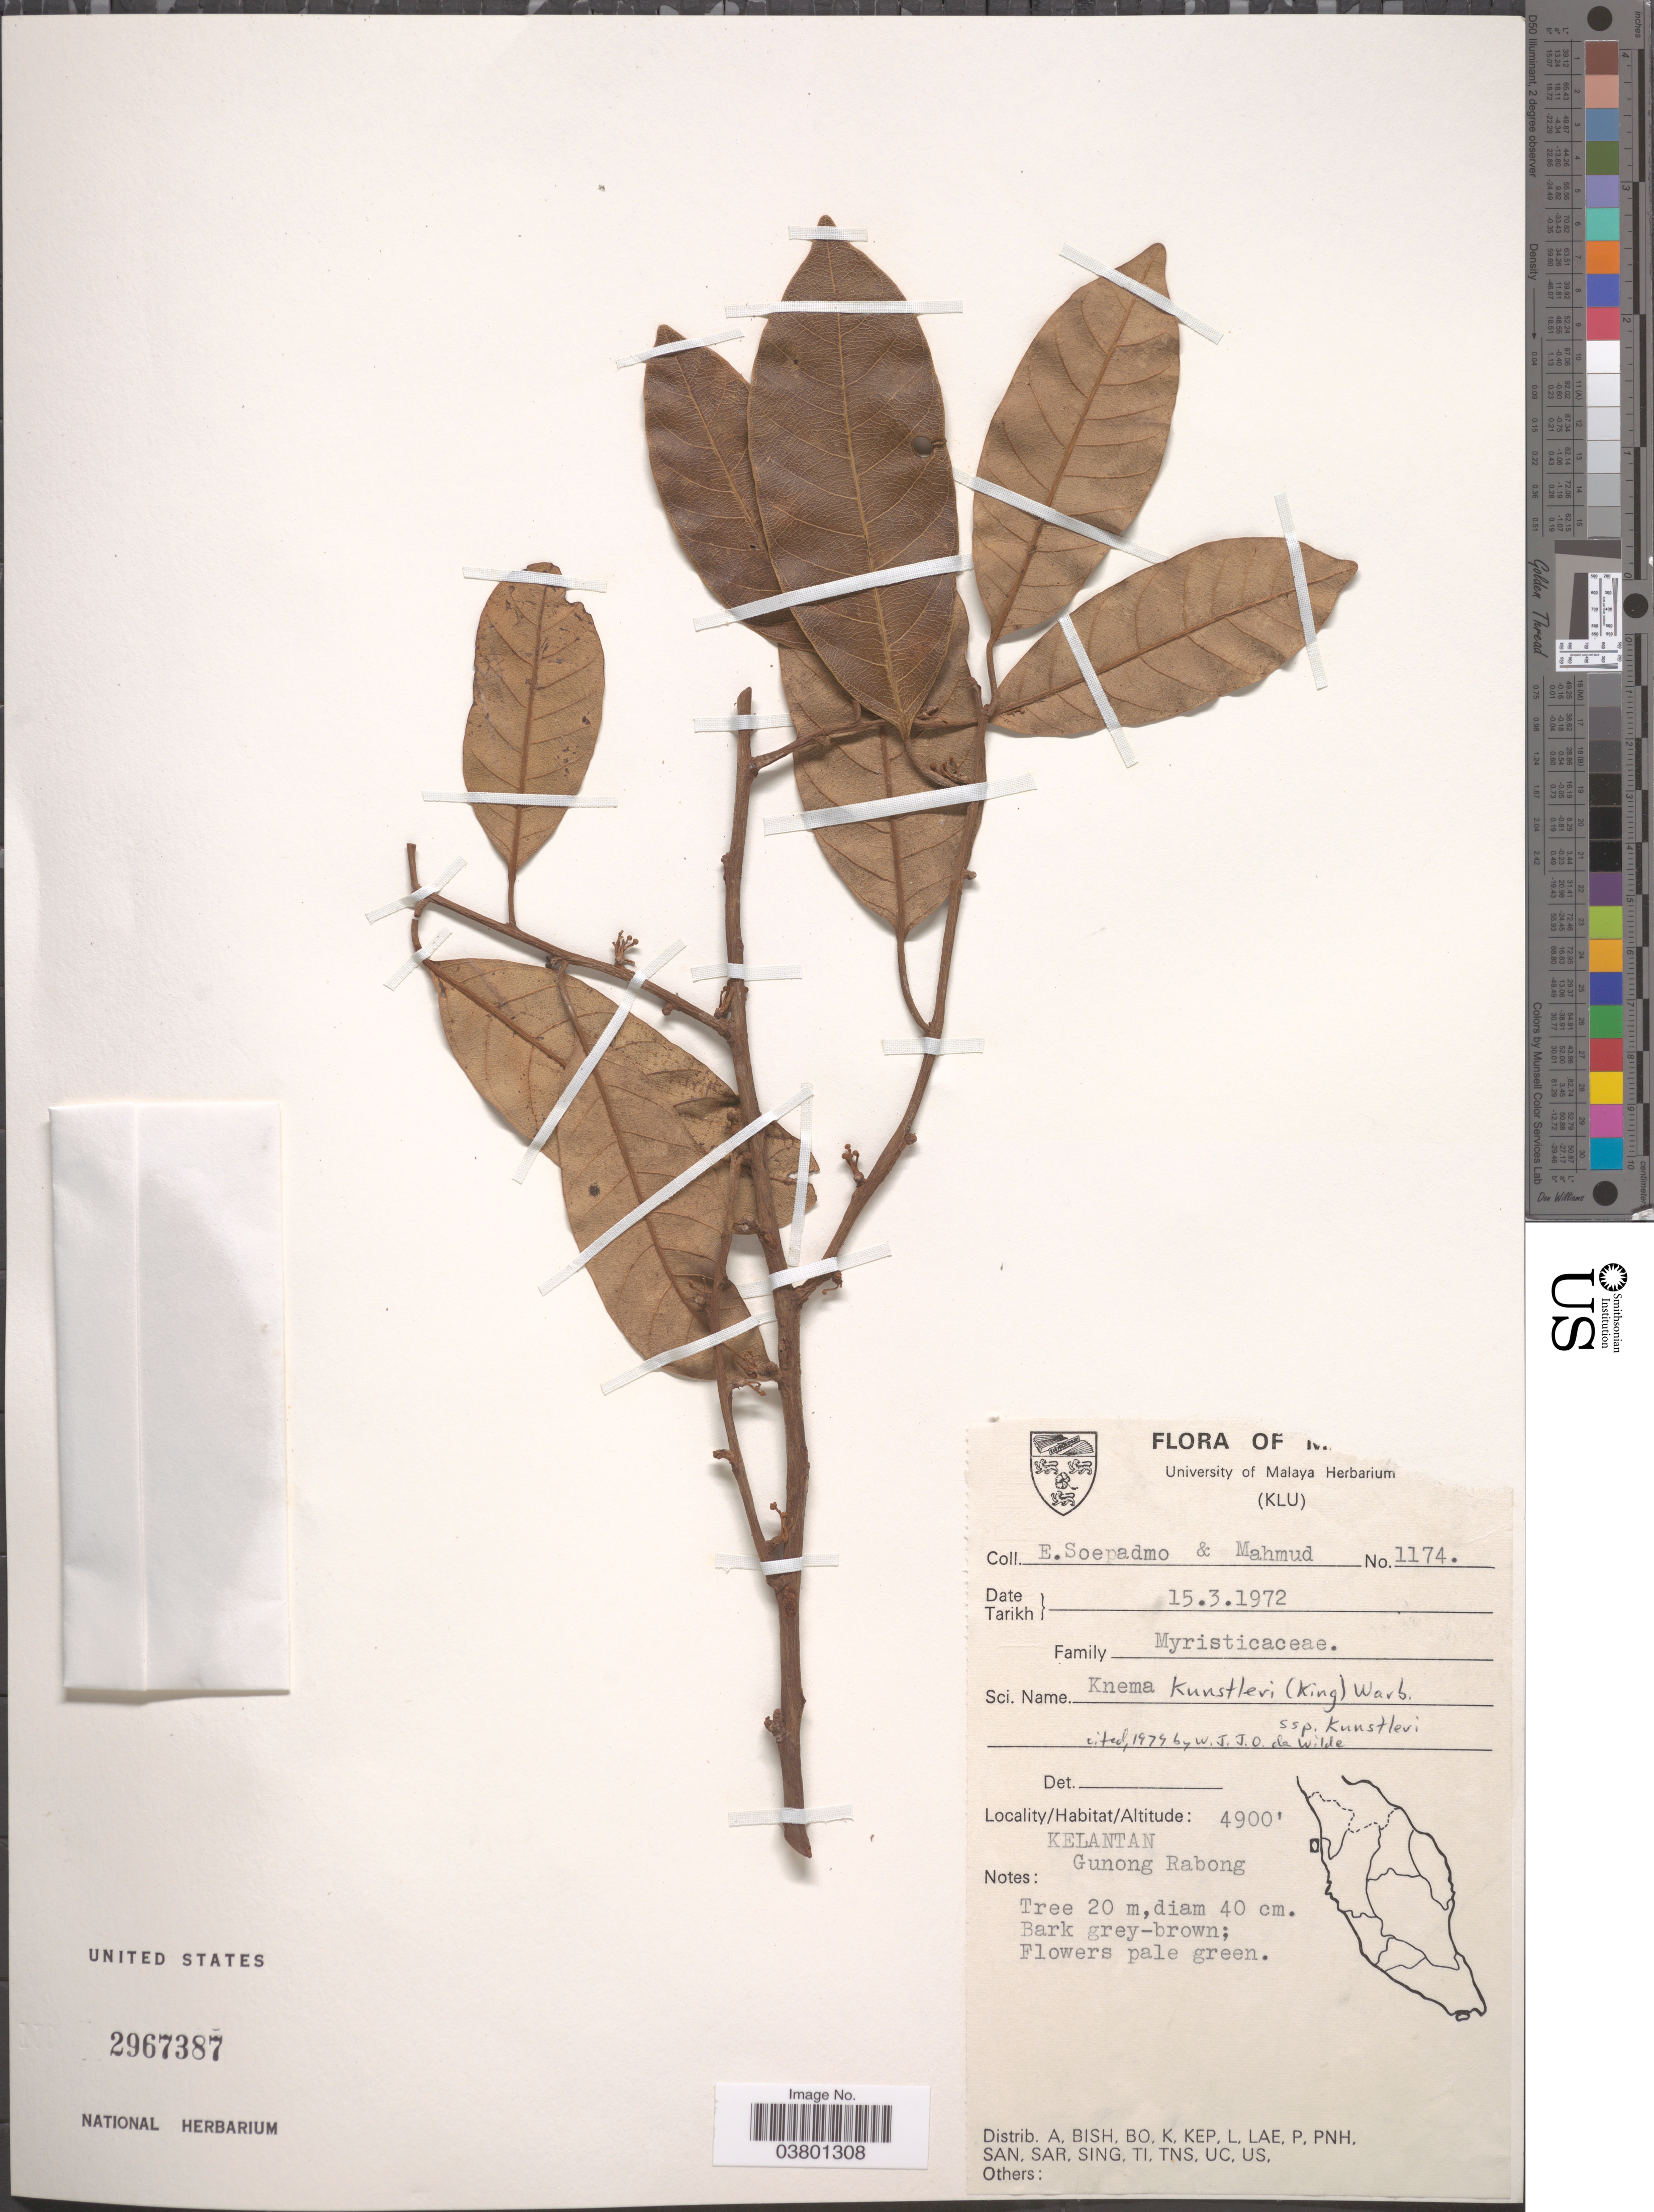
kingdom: Plantae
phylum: Tracheophyta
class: Magnoliopsida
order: Magnoliales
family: Myristicaceae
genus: Knema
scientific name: Knema kunstleri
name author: Warb.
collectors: E. Soepadmo & -. Mahmud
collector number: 1174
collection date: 1972-03-15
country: Malaysia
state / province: Kelantan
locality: Gunong Rabong.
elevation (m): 1494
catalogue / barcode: US 2967387